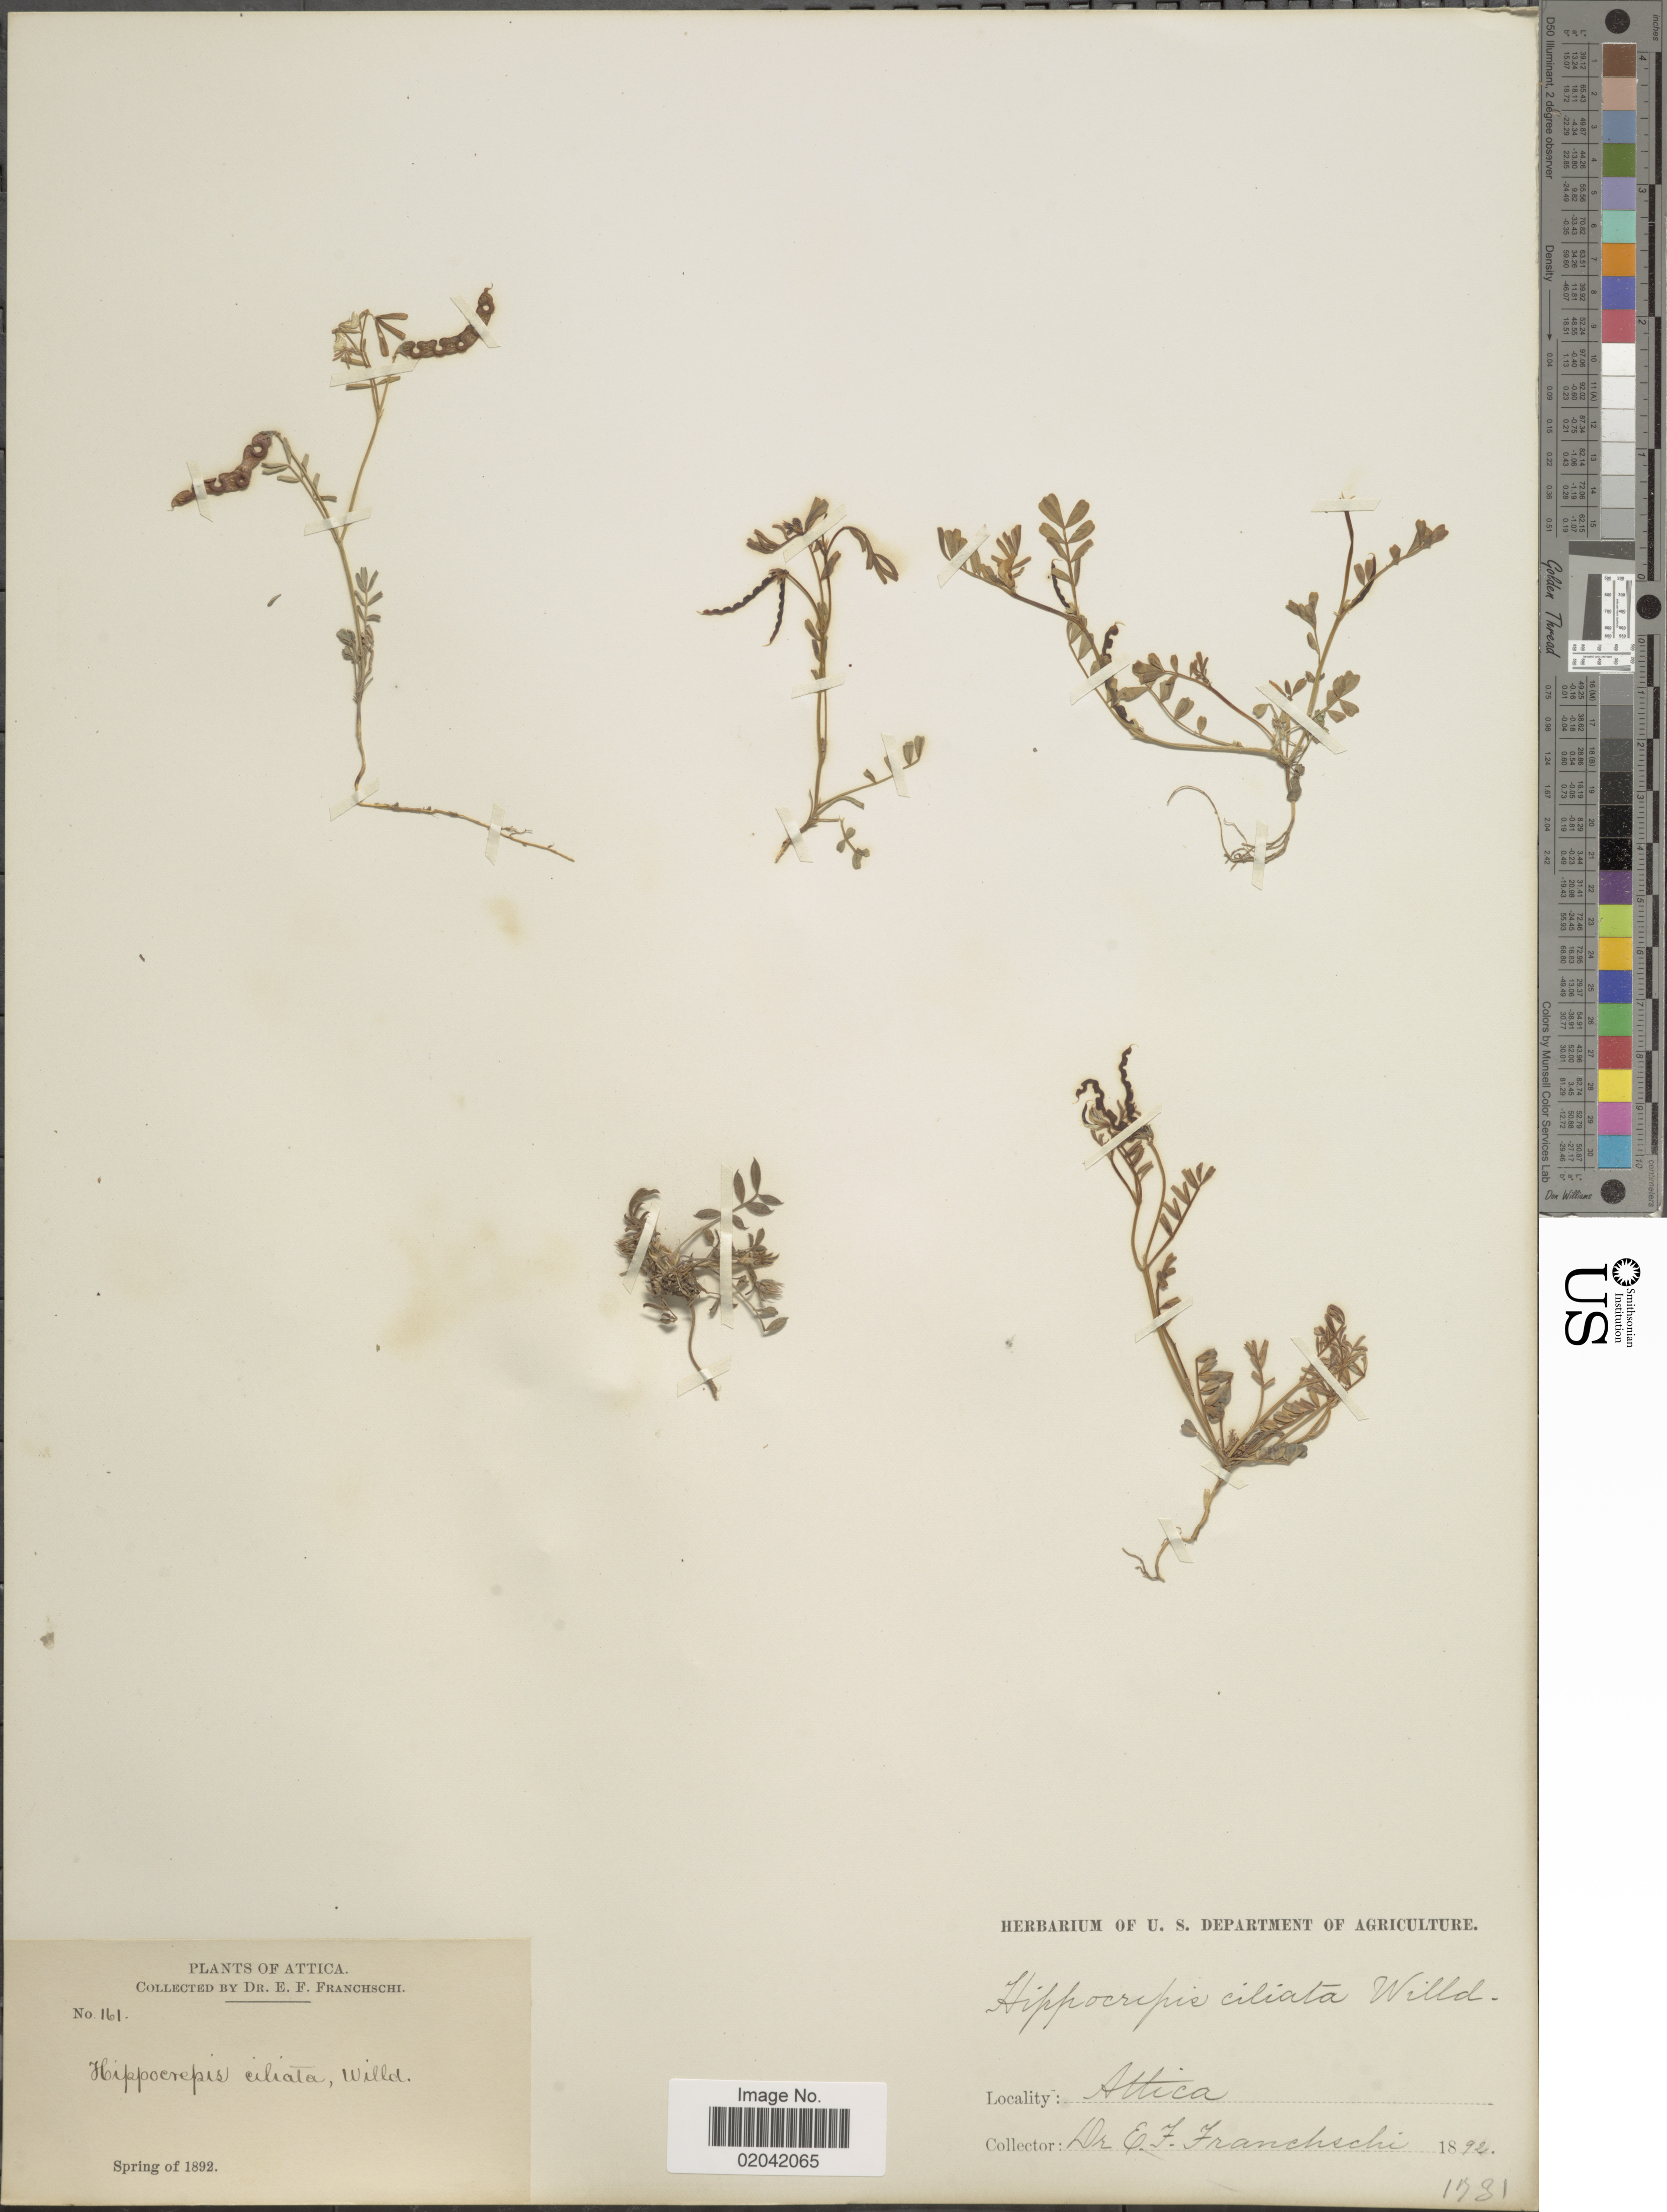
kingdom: Plantae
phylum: Tracheophyta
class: Magnoliopsida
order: Fabales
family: Fabaceae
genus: Hippocrepis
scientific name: Hippocrepis ciliata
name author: Willd.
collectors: E. Franchschi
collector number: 161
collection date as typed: Spring of 1892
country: Greece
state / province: Attica